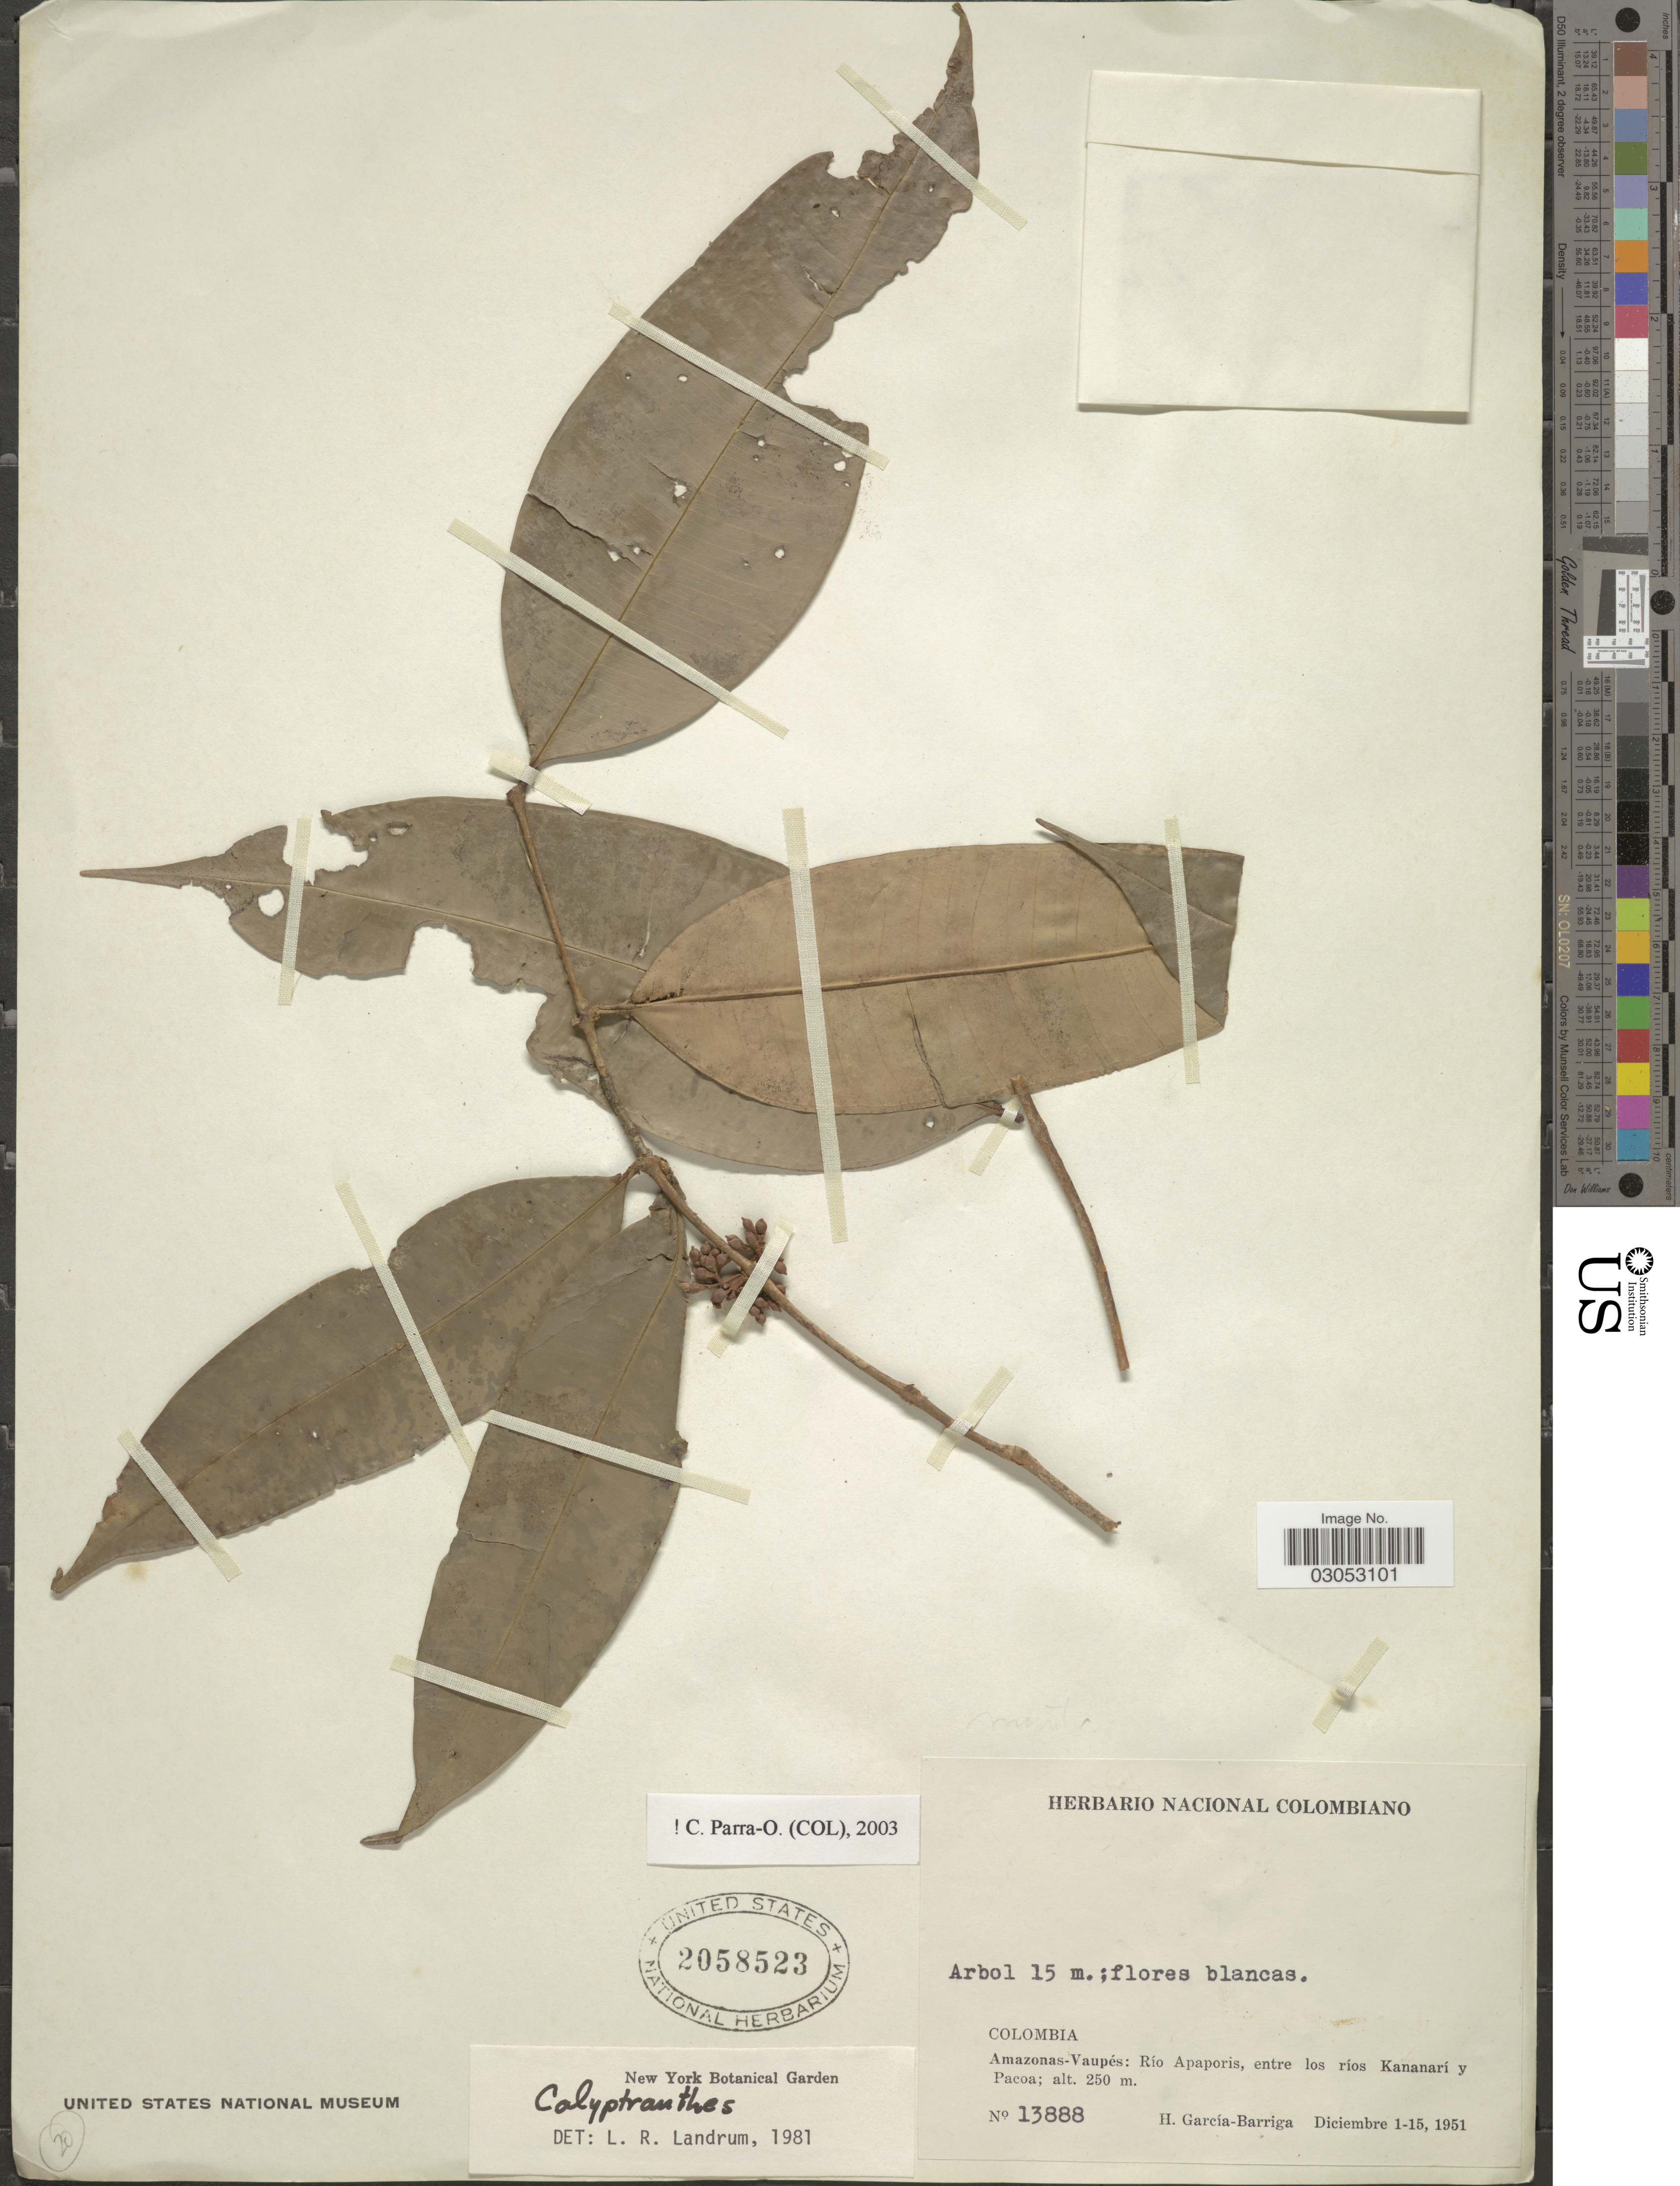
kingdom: Plantae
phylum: Tracheophyta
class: Magnoliopsida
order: Myrtales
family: Myrtaceae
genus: Myrcia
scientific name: Myrcia sp.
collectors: H. García Barriga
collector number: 13888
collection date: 1951-12-01/1951-12-15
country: Colombia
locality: Amazonas-Vaupés: Río Apaporis, entre los ríos Kananarí y Pacoa.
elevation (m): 250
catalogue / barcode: US 2058523